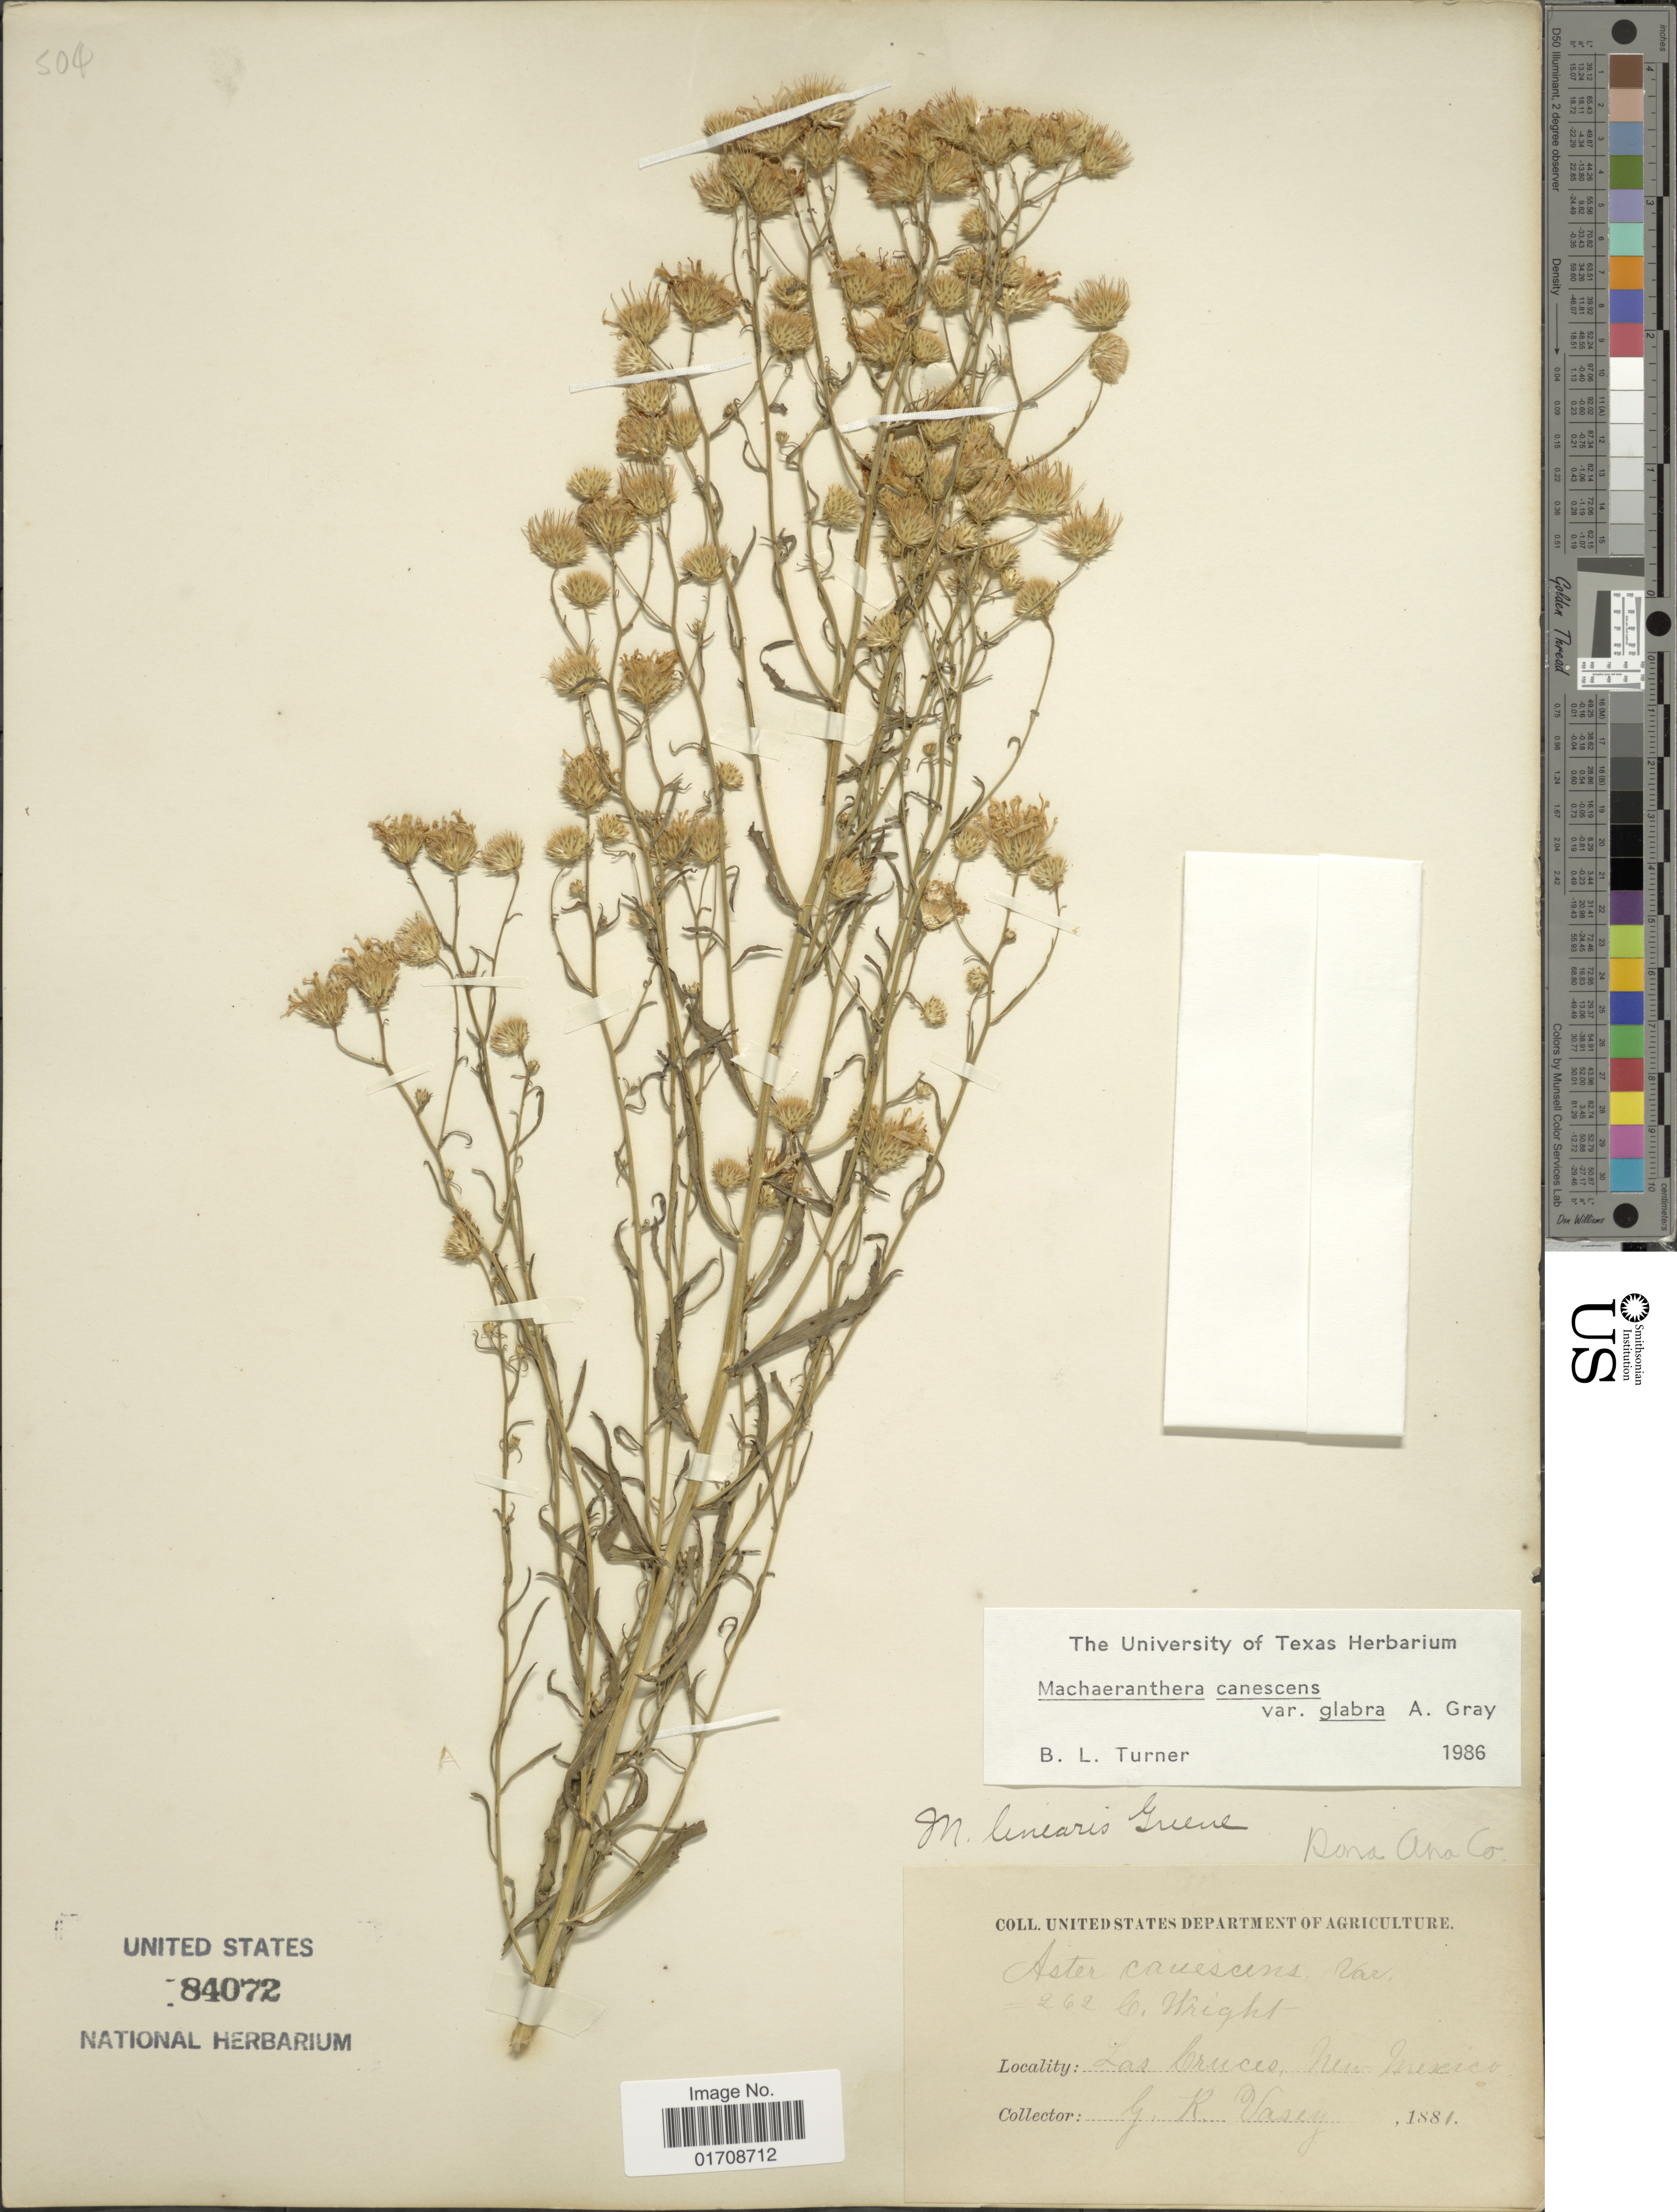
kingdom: Plantae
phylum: Tracheophyta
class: Magnoliopsida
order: Asterales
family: Asteraceae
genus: Machaeranthera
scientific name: Machaeranthera canescens var. glabra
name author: A. Gray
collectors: G. R. Vasey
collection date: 1881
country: United States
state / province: New Mexico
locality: Las Cruces, Dona Ana Co.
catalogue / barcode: US 84072